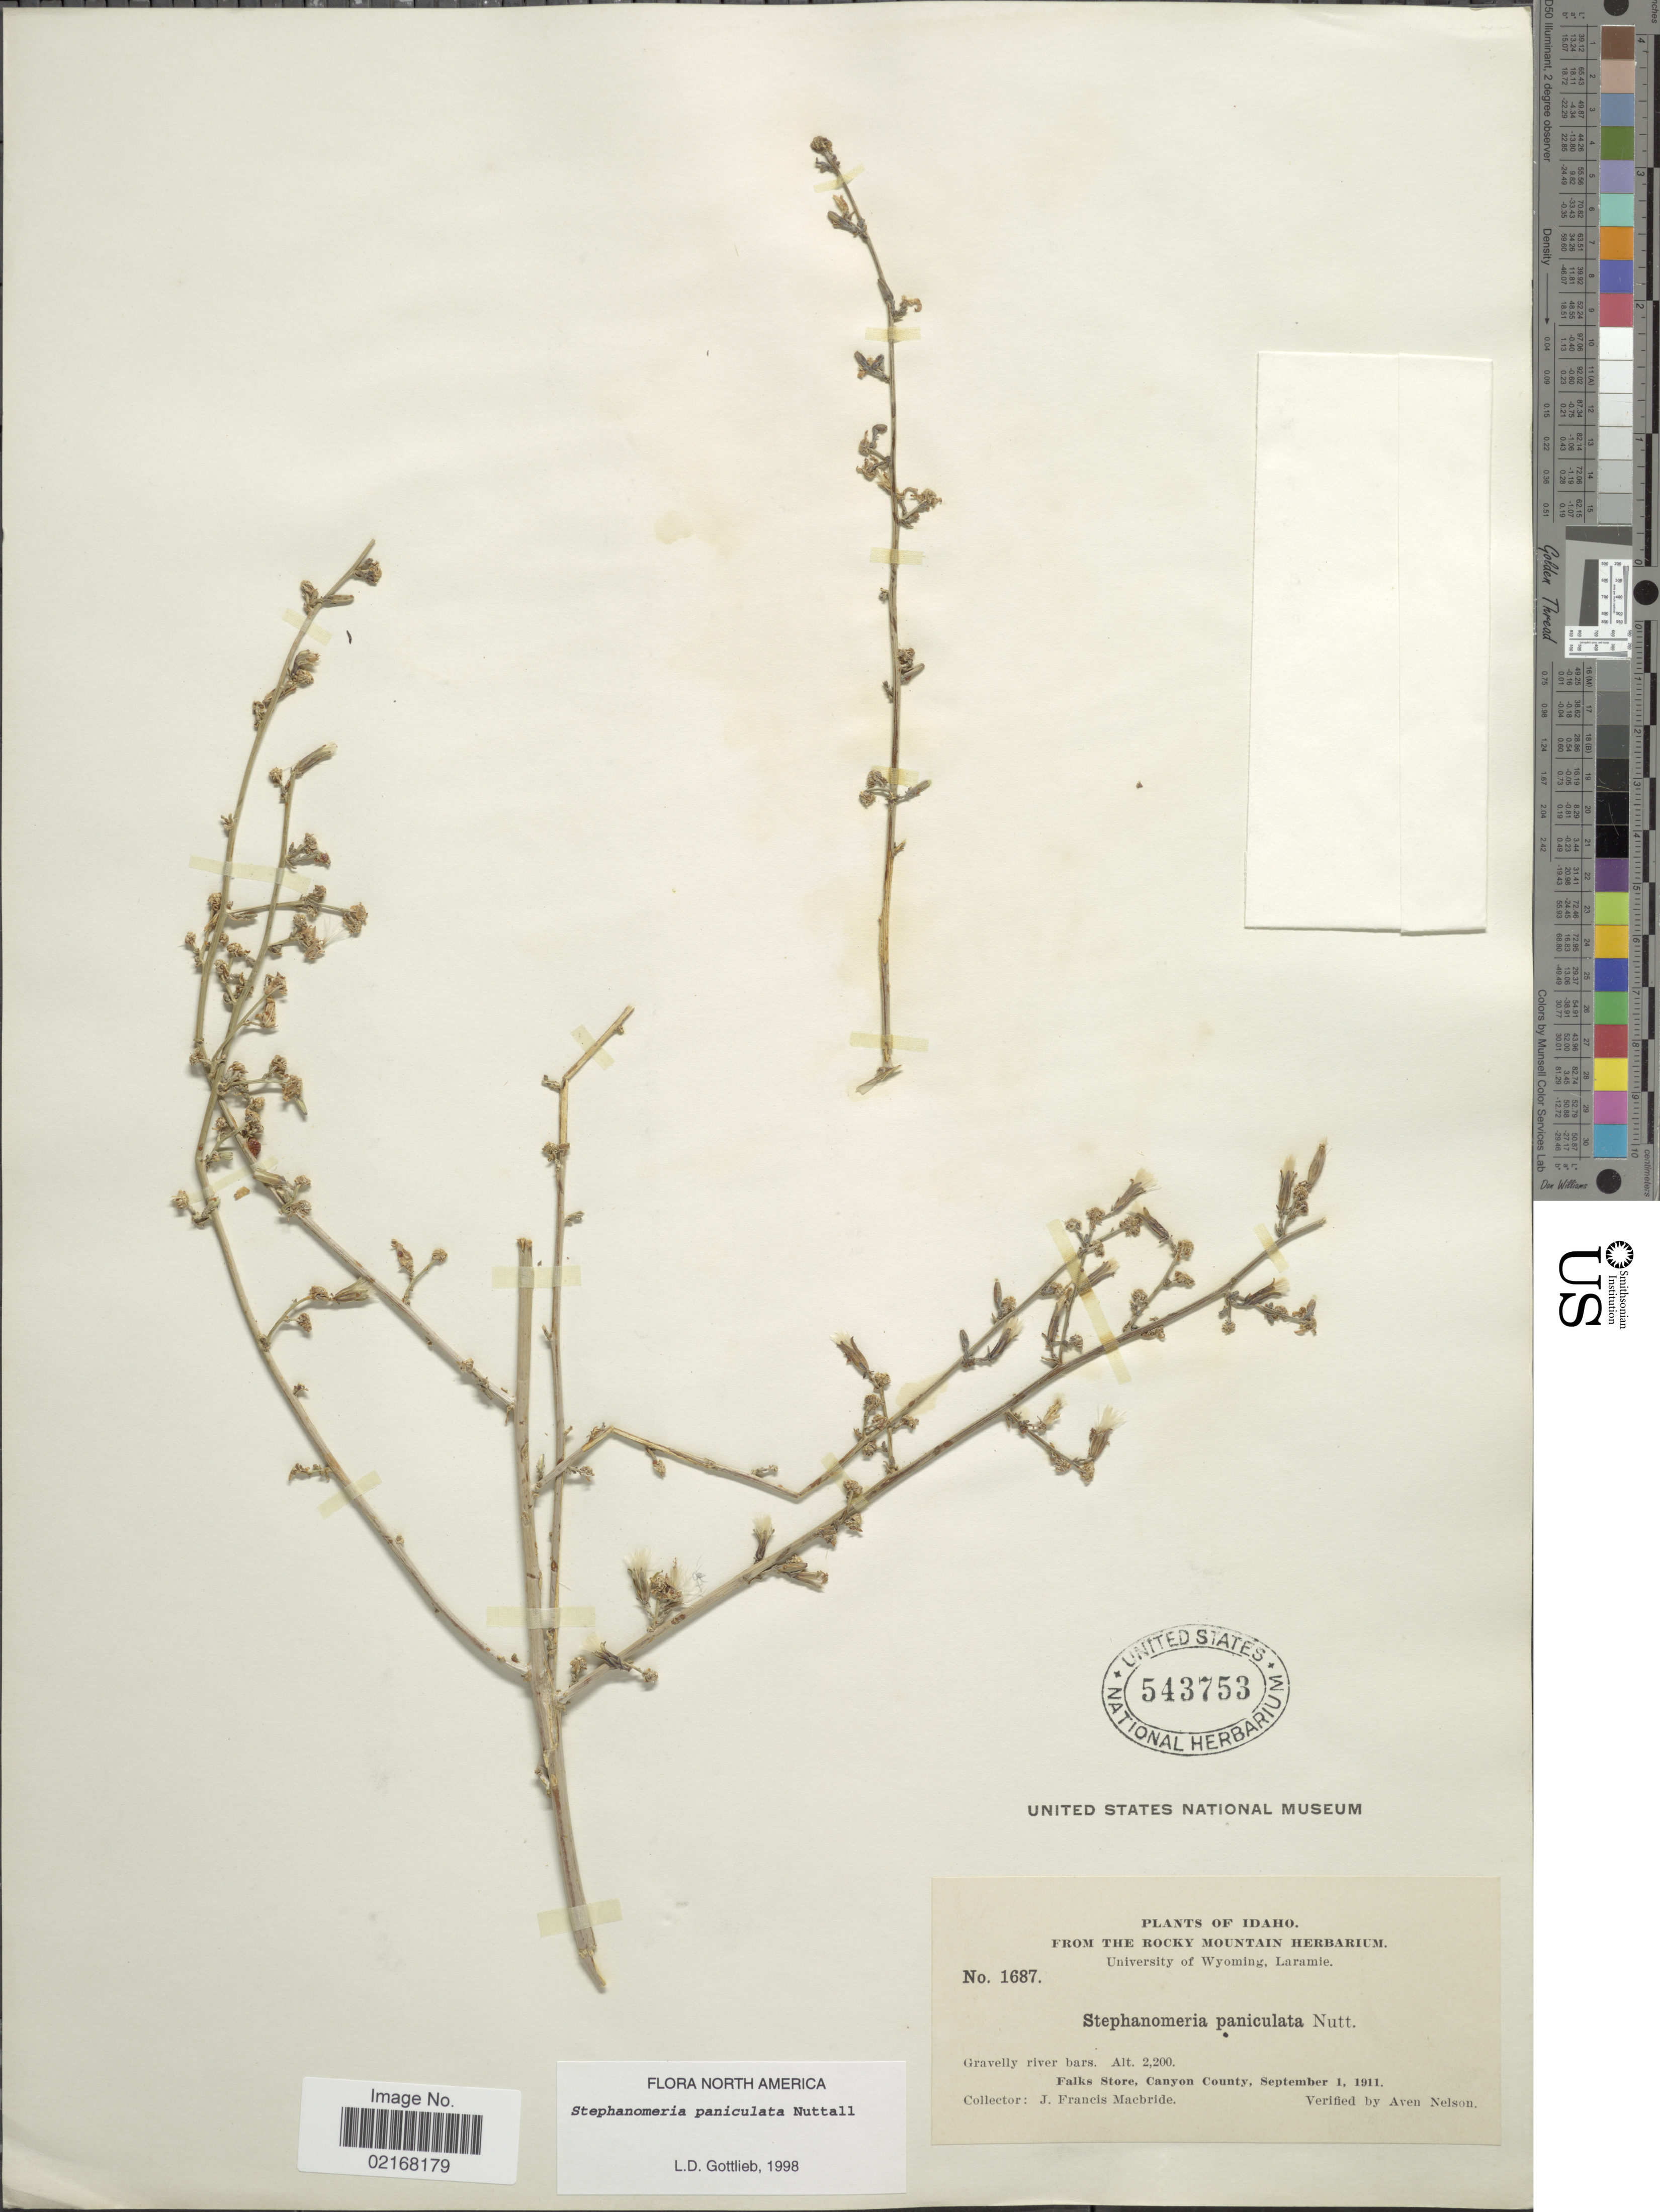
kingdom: Plantae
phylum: Tracheophyta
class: Magnoliopsida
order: Asterales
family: Asteraceae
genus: Stephanomeria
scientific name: Stephanomeria paniculata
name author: Nutt.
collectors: J. F. Macbride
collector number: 1687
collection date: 1911-09-01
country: United States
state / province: Idaho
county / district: Canyon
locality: Falk's Store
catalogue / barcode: US 543753